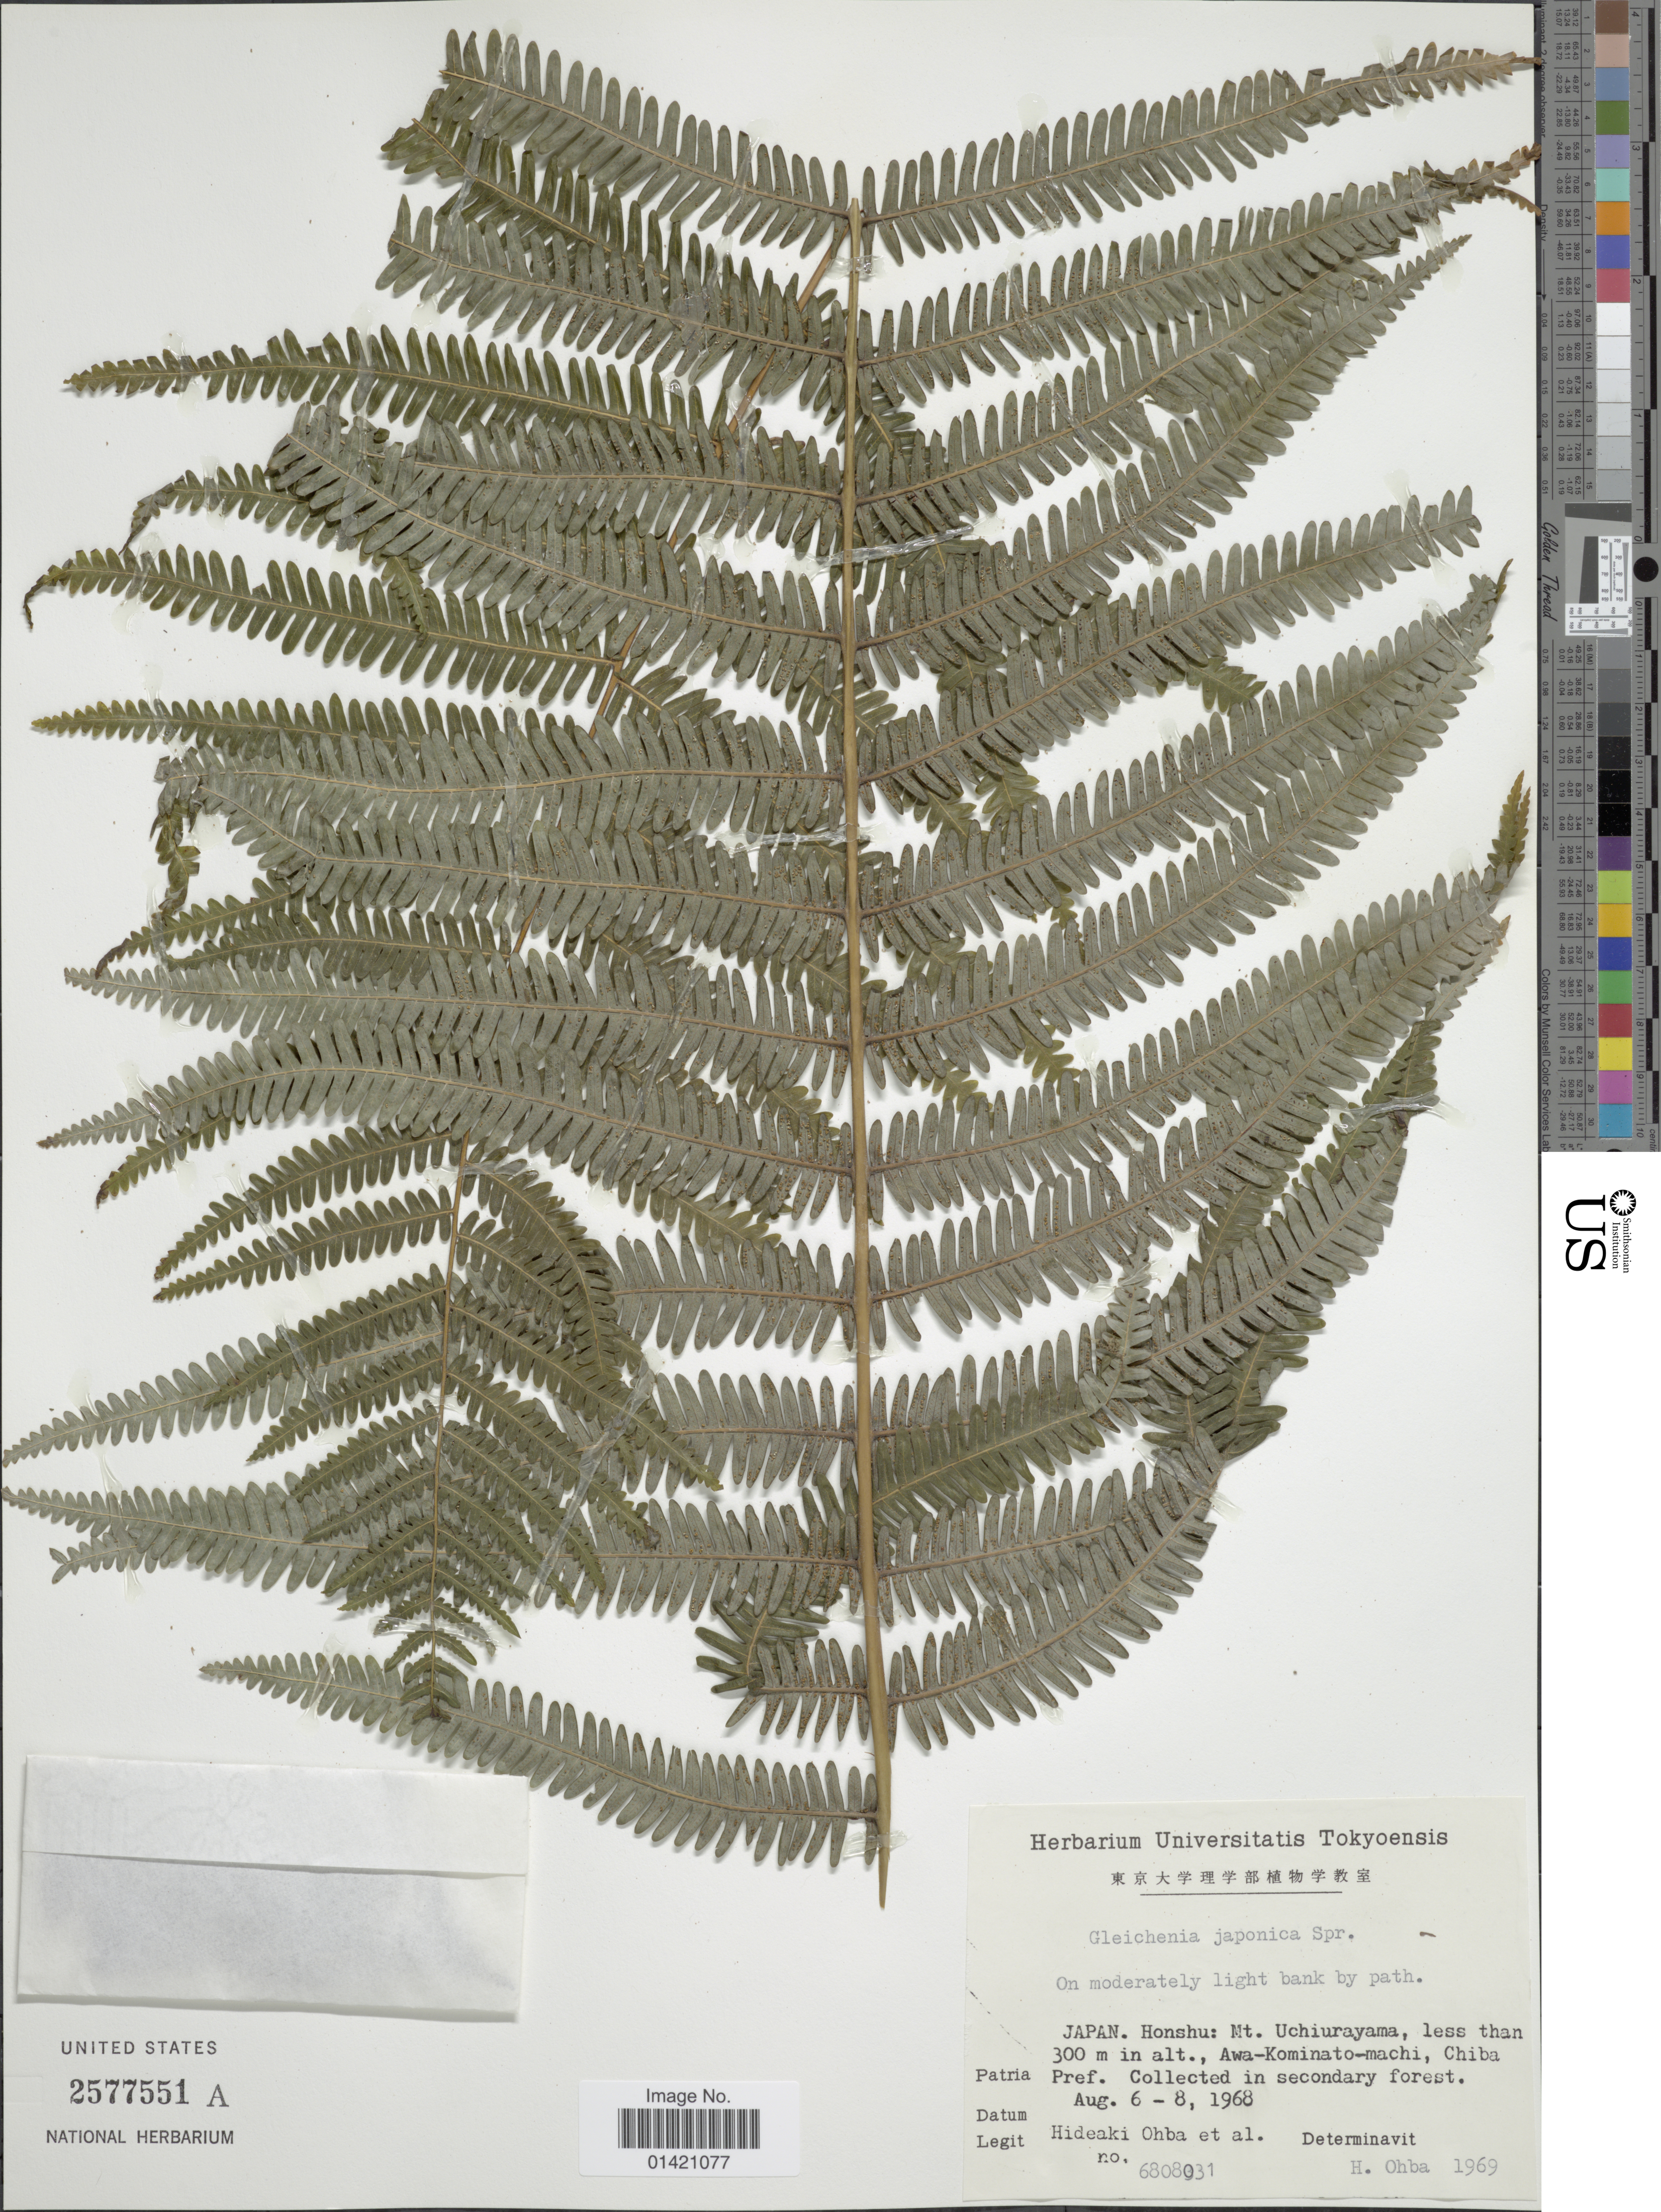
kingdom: Plantae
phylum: Tracheophyta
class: Polypodiopsida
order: Gleicheniales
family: Gleicheniaceae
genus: Diplopterygium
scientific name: Diplopterygium glaucum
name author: (Thunb. ex Houtt.) Nakai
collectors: H. Ohba & et al.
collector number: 6808031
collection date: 1968-08-06/1968-08-08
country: Japan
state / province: Tiba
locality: Honsu: Mt. Uchiurayama. Awa-Kominato-machi, Chiba Pref.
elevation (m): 300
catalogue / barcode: US 2577551A